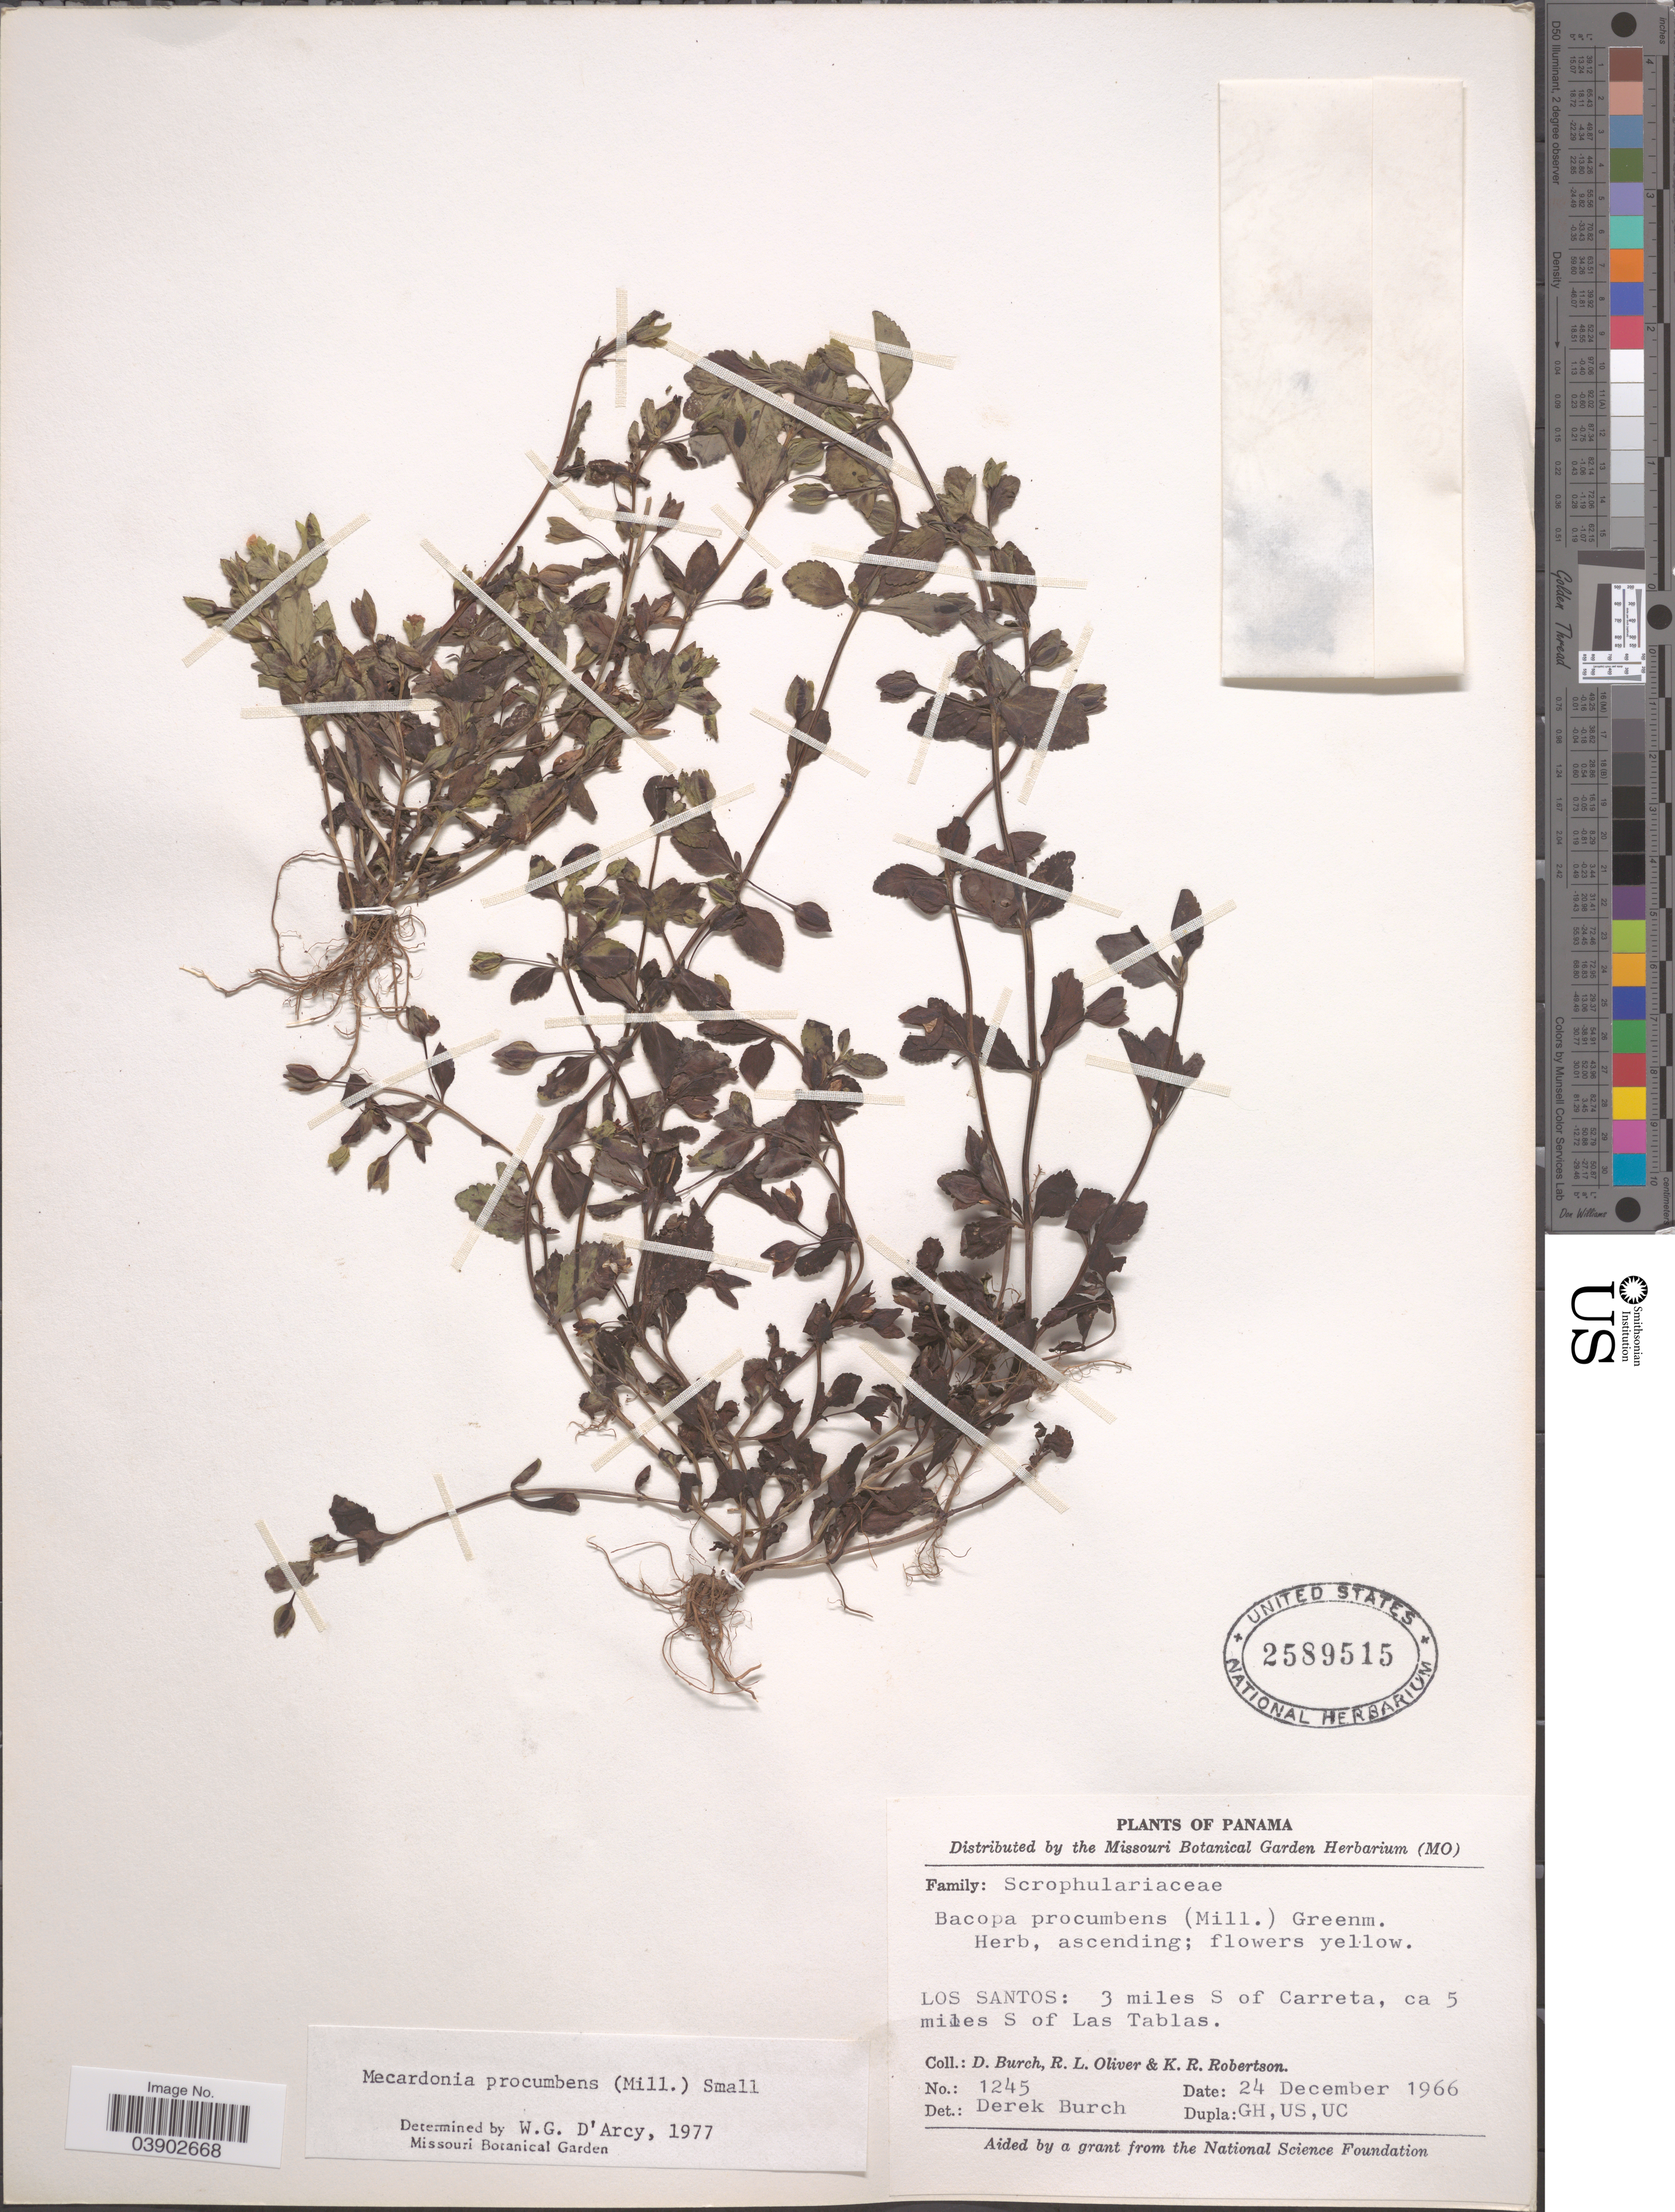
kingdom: Plantae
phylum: Tracheophyta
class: Magnoliopsida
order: Lamiales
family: Plantaginaceae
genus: Mecardonia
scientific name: Mecardonia procumbens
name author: (Mill.) Small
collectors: D. Burch, R. Oliver & K. Robertson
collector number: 1245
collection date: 1966-12-24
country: Panama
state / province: Los Santos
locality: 3 miles S of Carreta, ca 5 miles S of Las Tablas.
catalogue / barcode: US 2589515